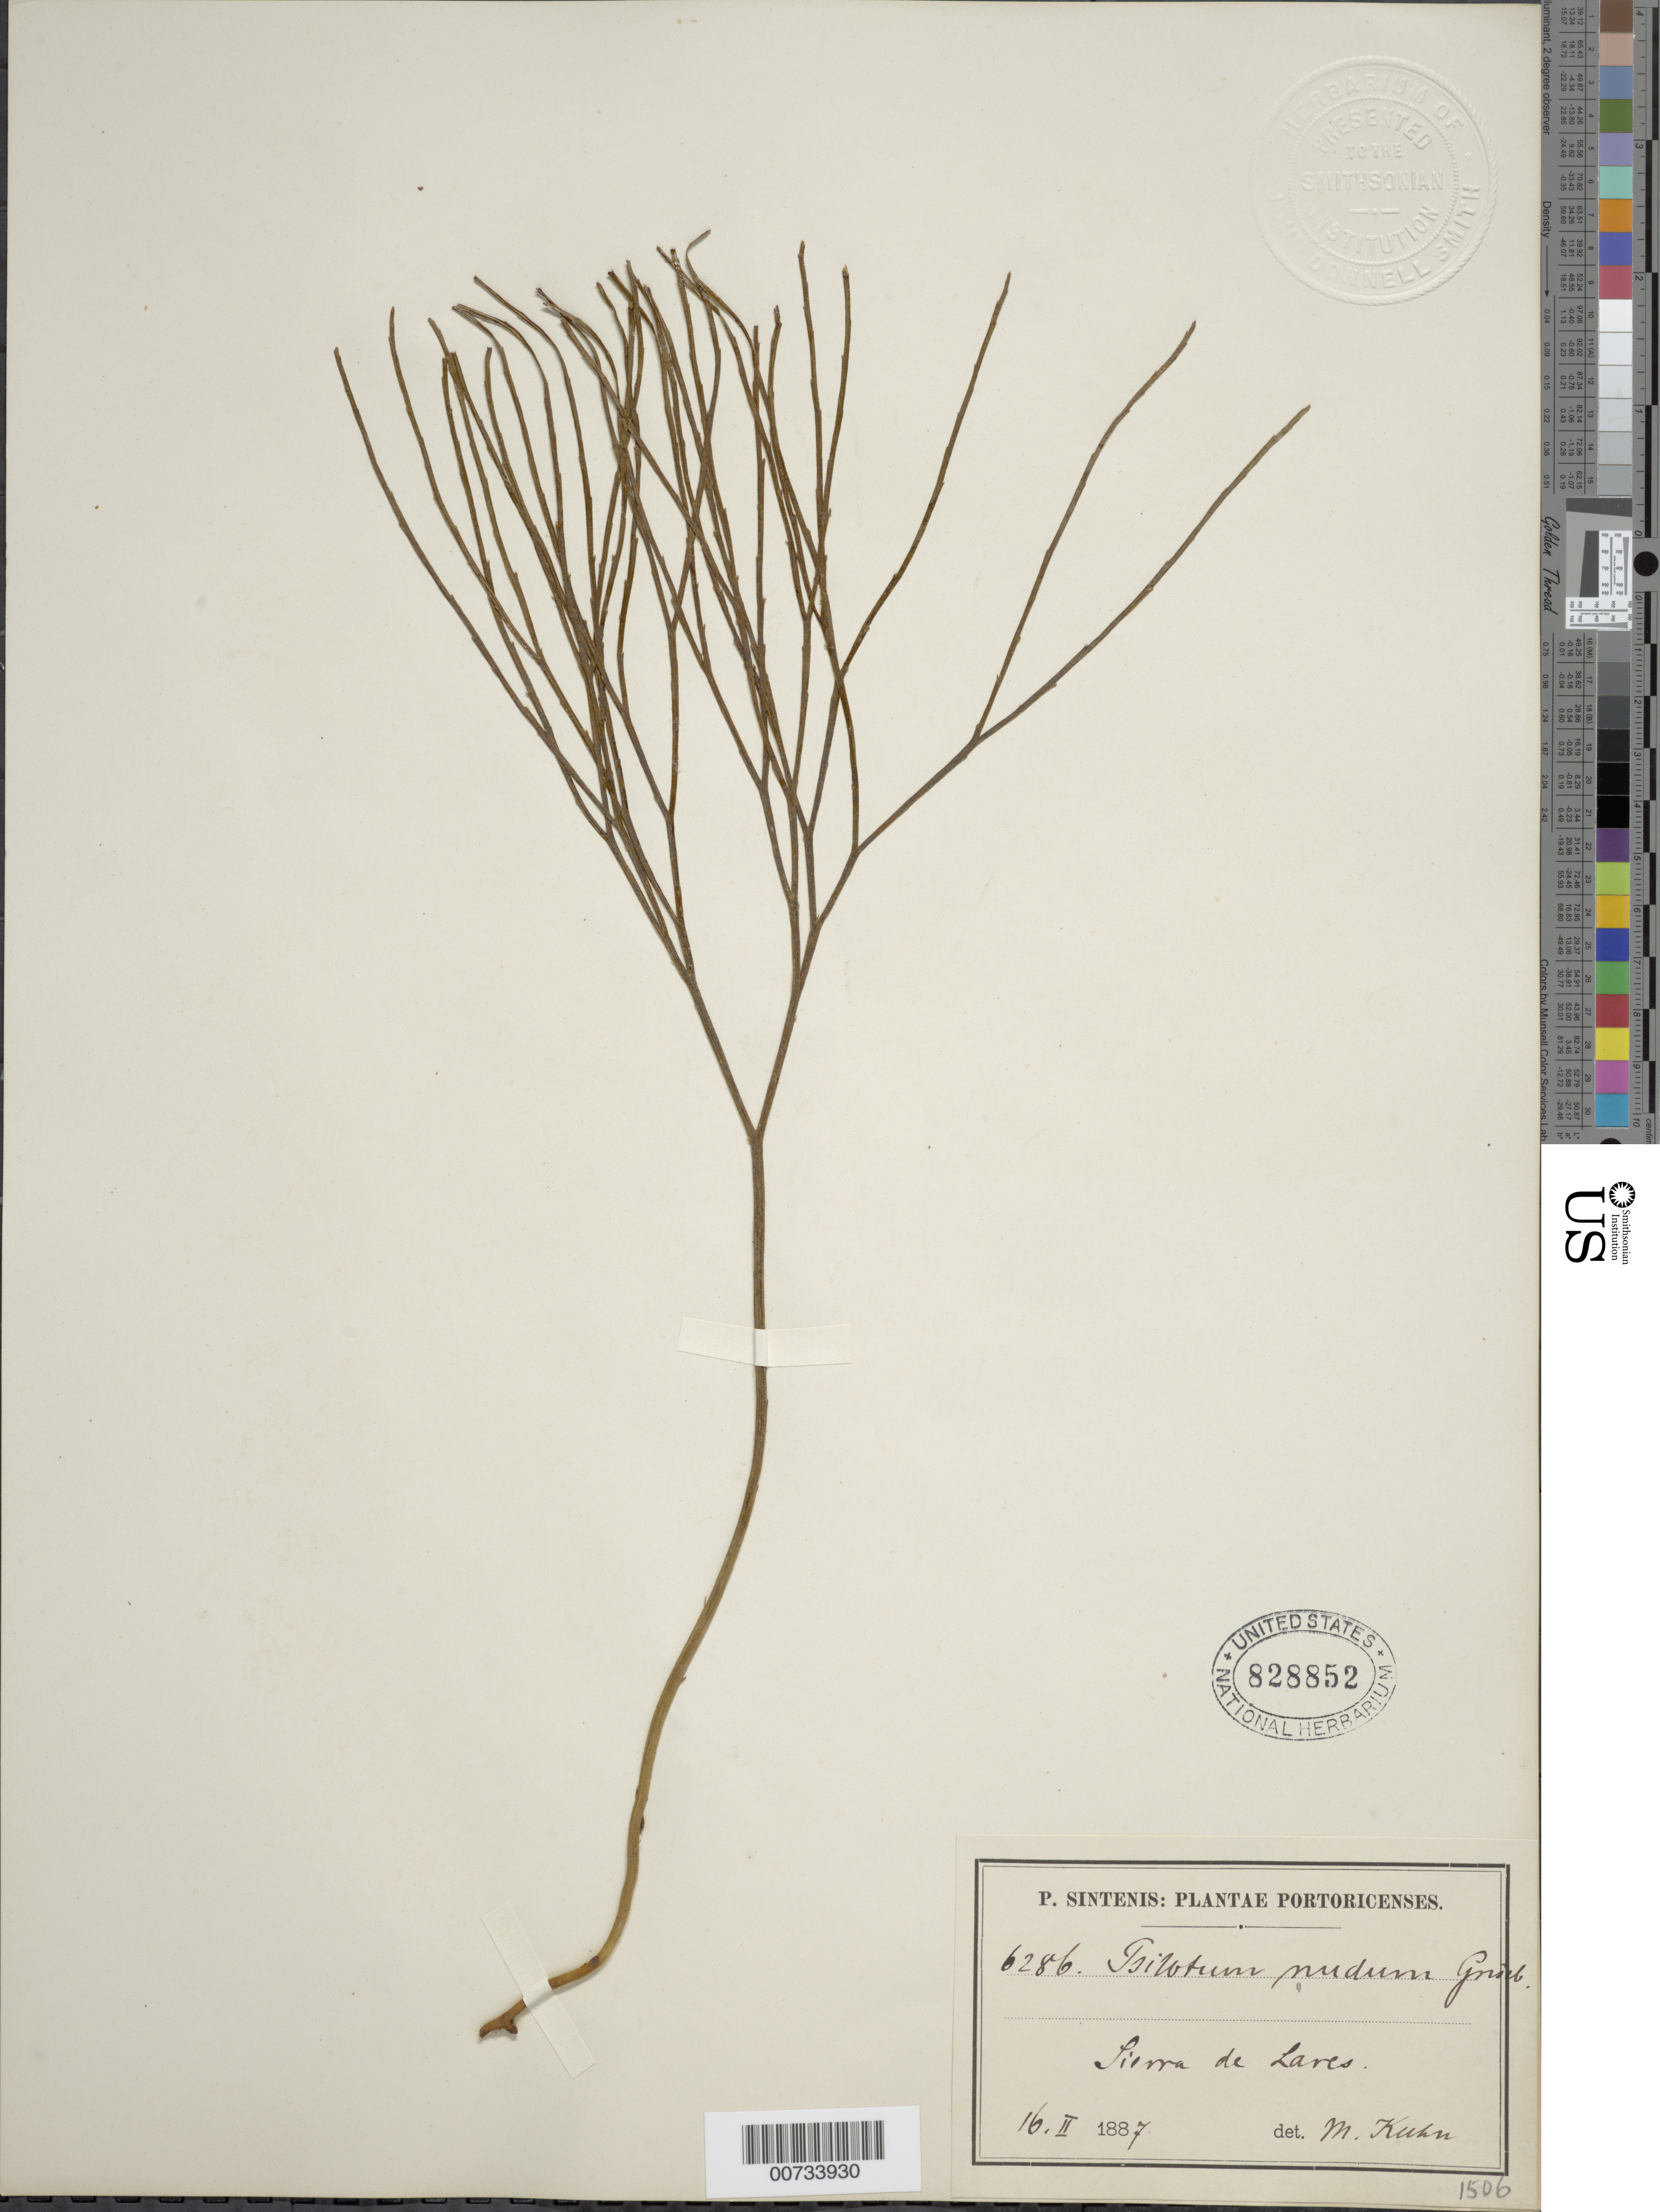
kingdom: Plantae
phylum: Tracheophyta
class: Polypodiopsida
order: Psilotales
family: Psilotaceae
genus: Psilotum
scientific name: Psilotum nudum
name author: (L.) P. Beauv.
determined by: Kuhn, D. M.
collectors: P. Sintenis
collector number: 6286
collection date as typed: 16 Feb 1887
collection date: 1887-02-16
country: Puerto Rico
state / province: Lares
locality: Sierra de Lares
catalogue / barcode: US 828852